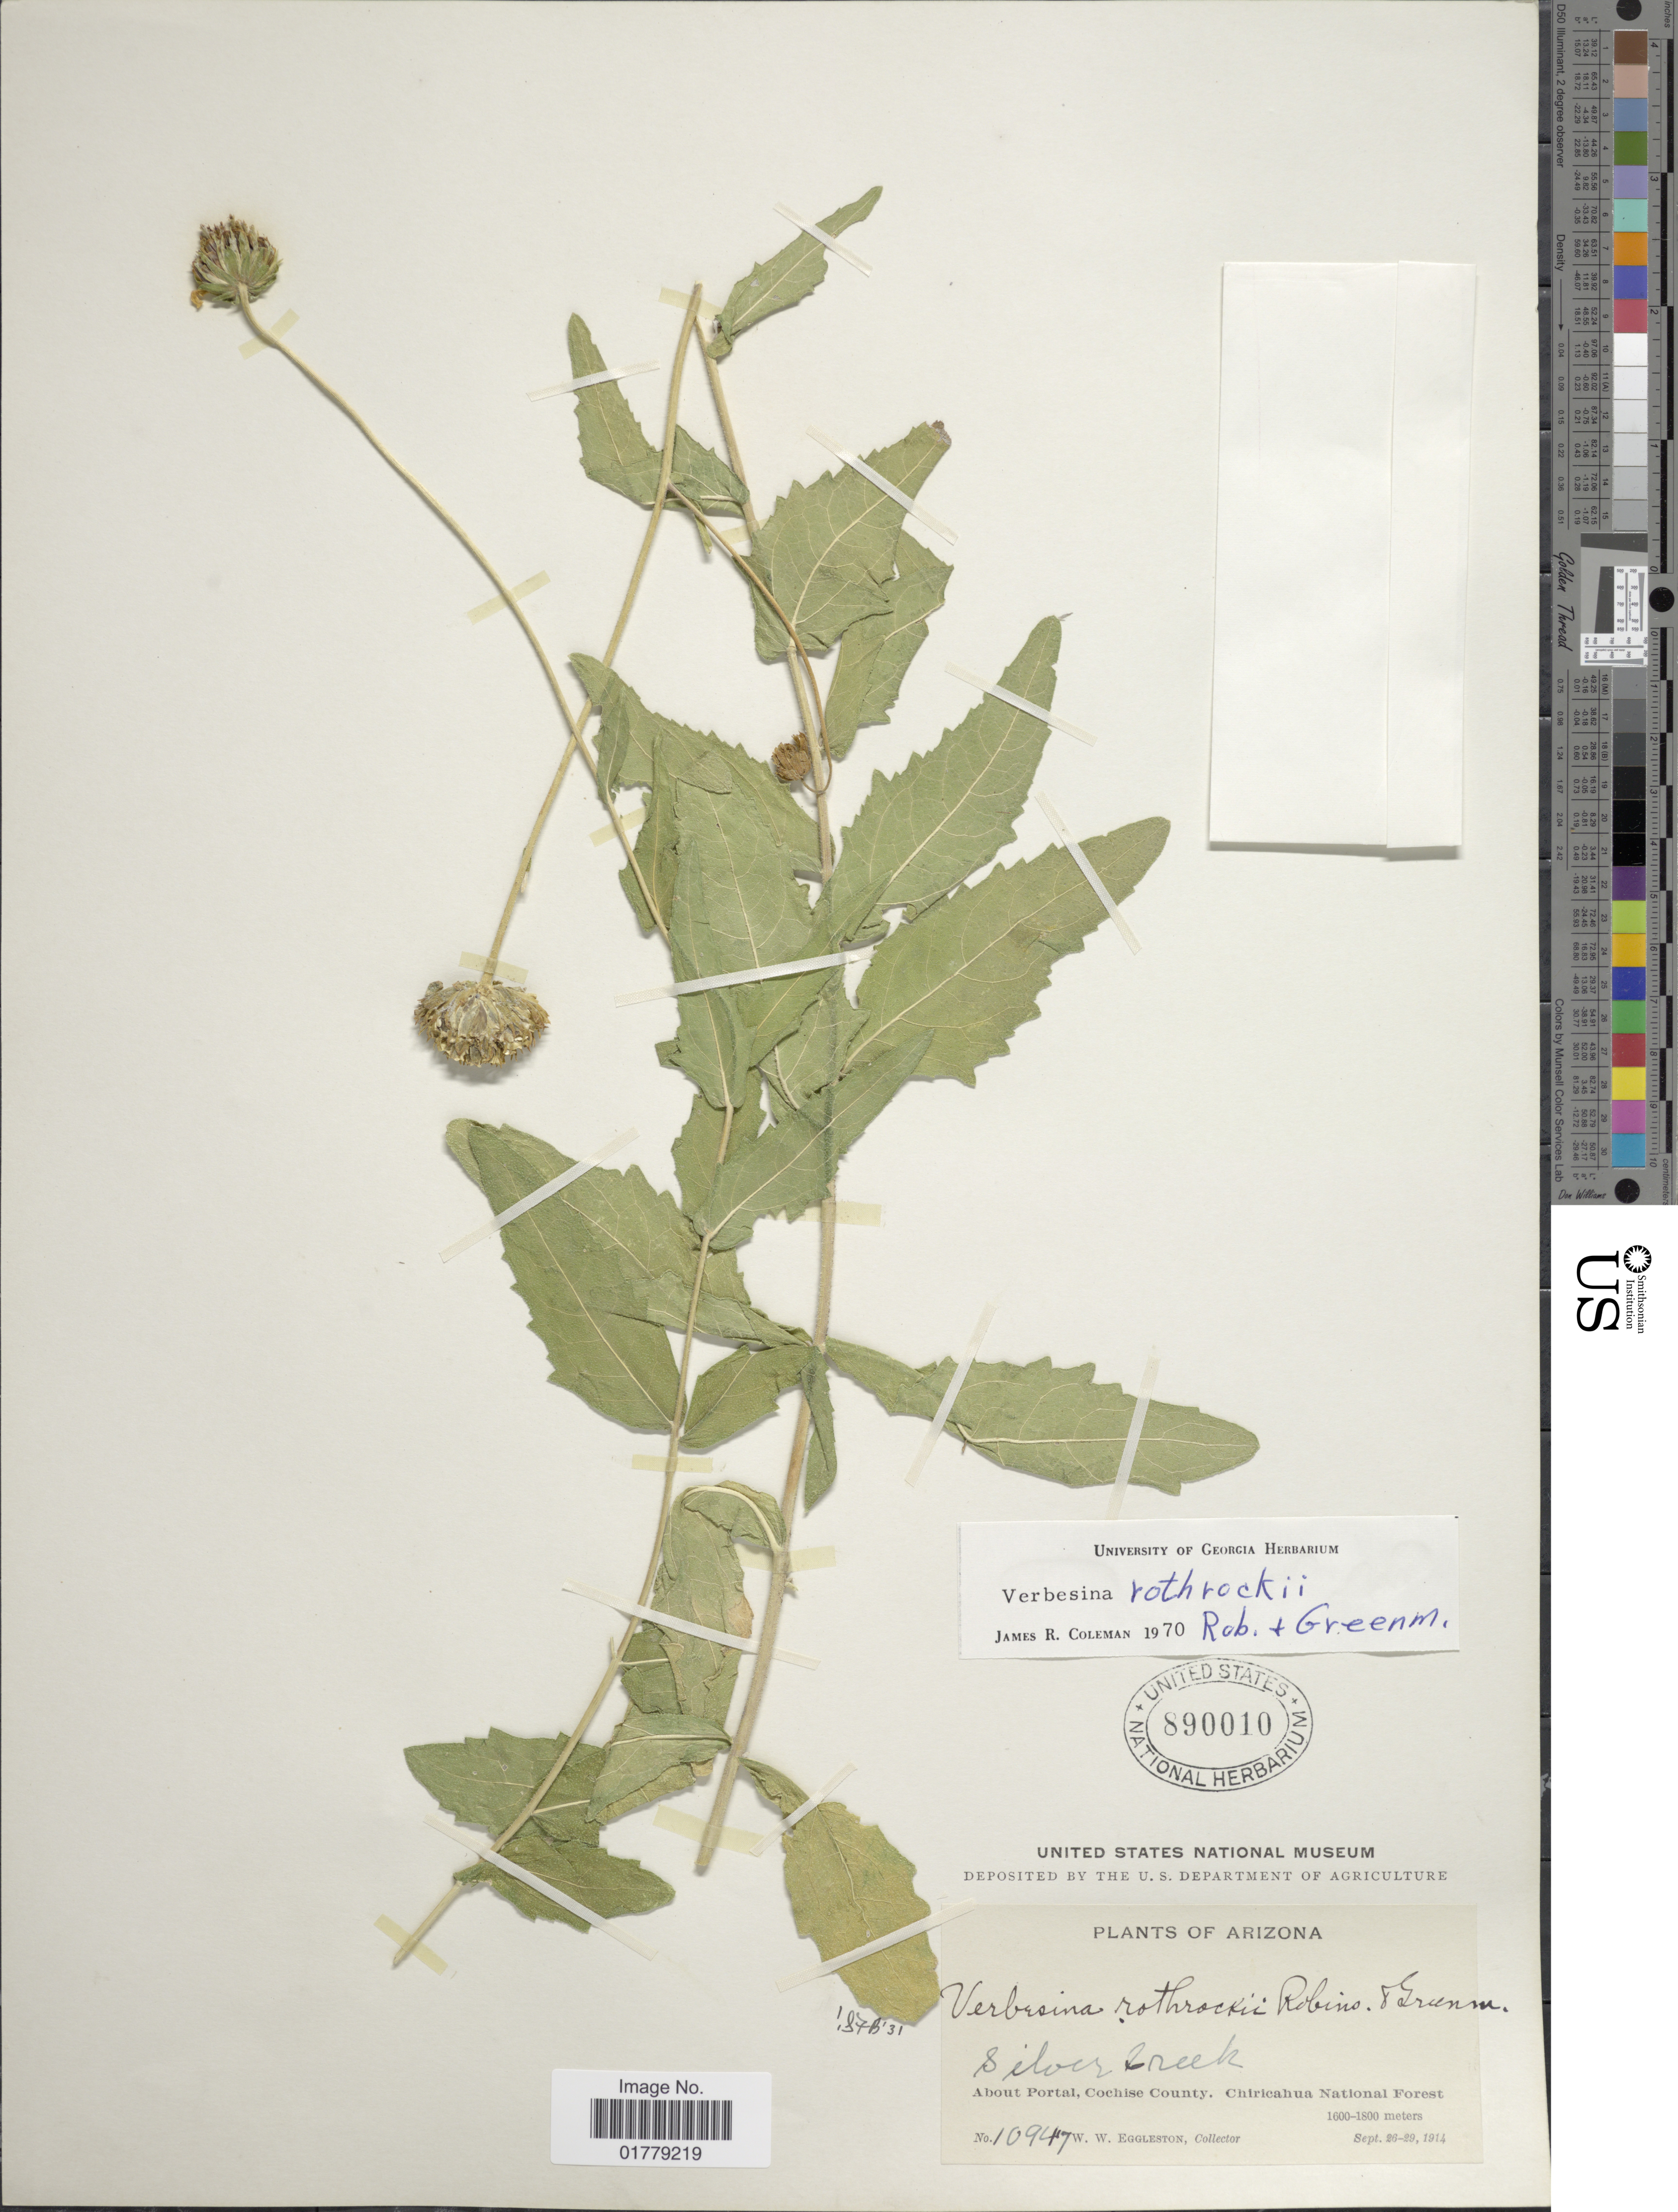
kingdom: Plantae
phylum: Tracheophyta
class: Magnoliopsida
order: Asterales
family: Asteraceae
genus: Verbesina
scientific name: Verbesina rothrockii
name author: B.L. Rob. & Greenm.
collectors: W. W. Eggleston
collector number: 10947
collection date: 1914-09-26/1914-09-29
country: United States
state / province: Arizona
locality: Silver Creek. About Portal, Cochise County, Chiricahua National Forest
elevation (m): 1600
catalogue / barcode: US 890010